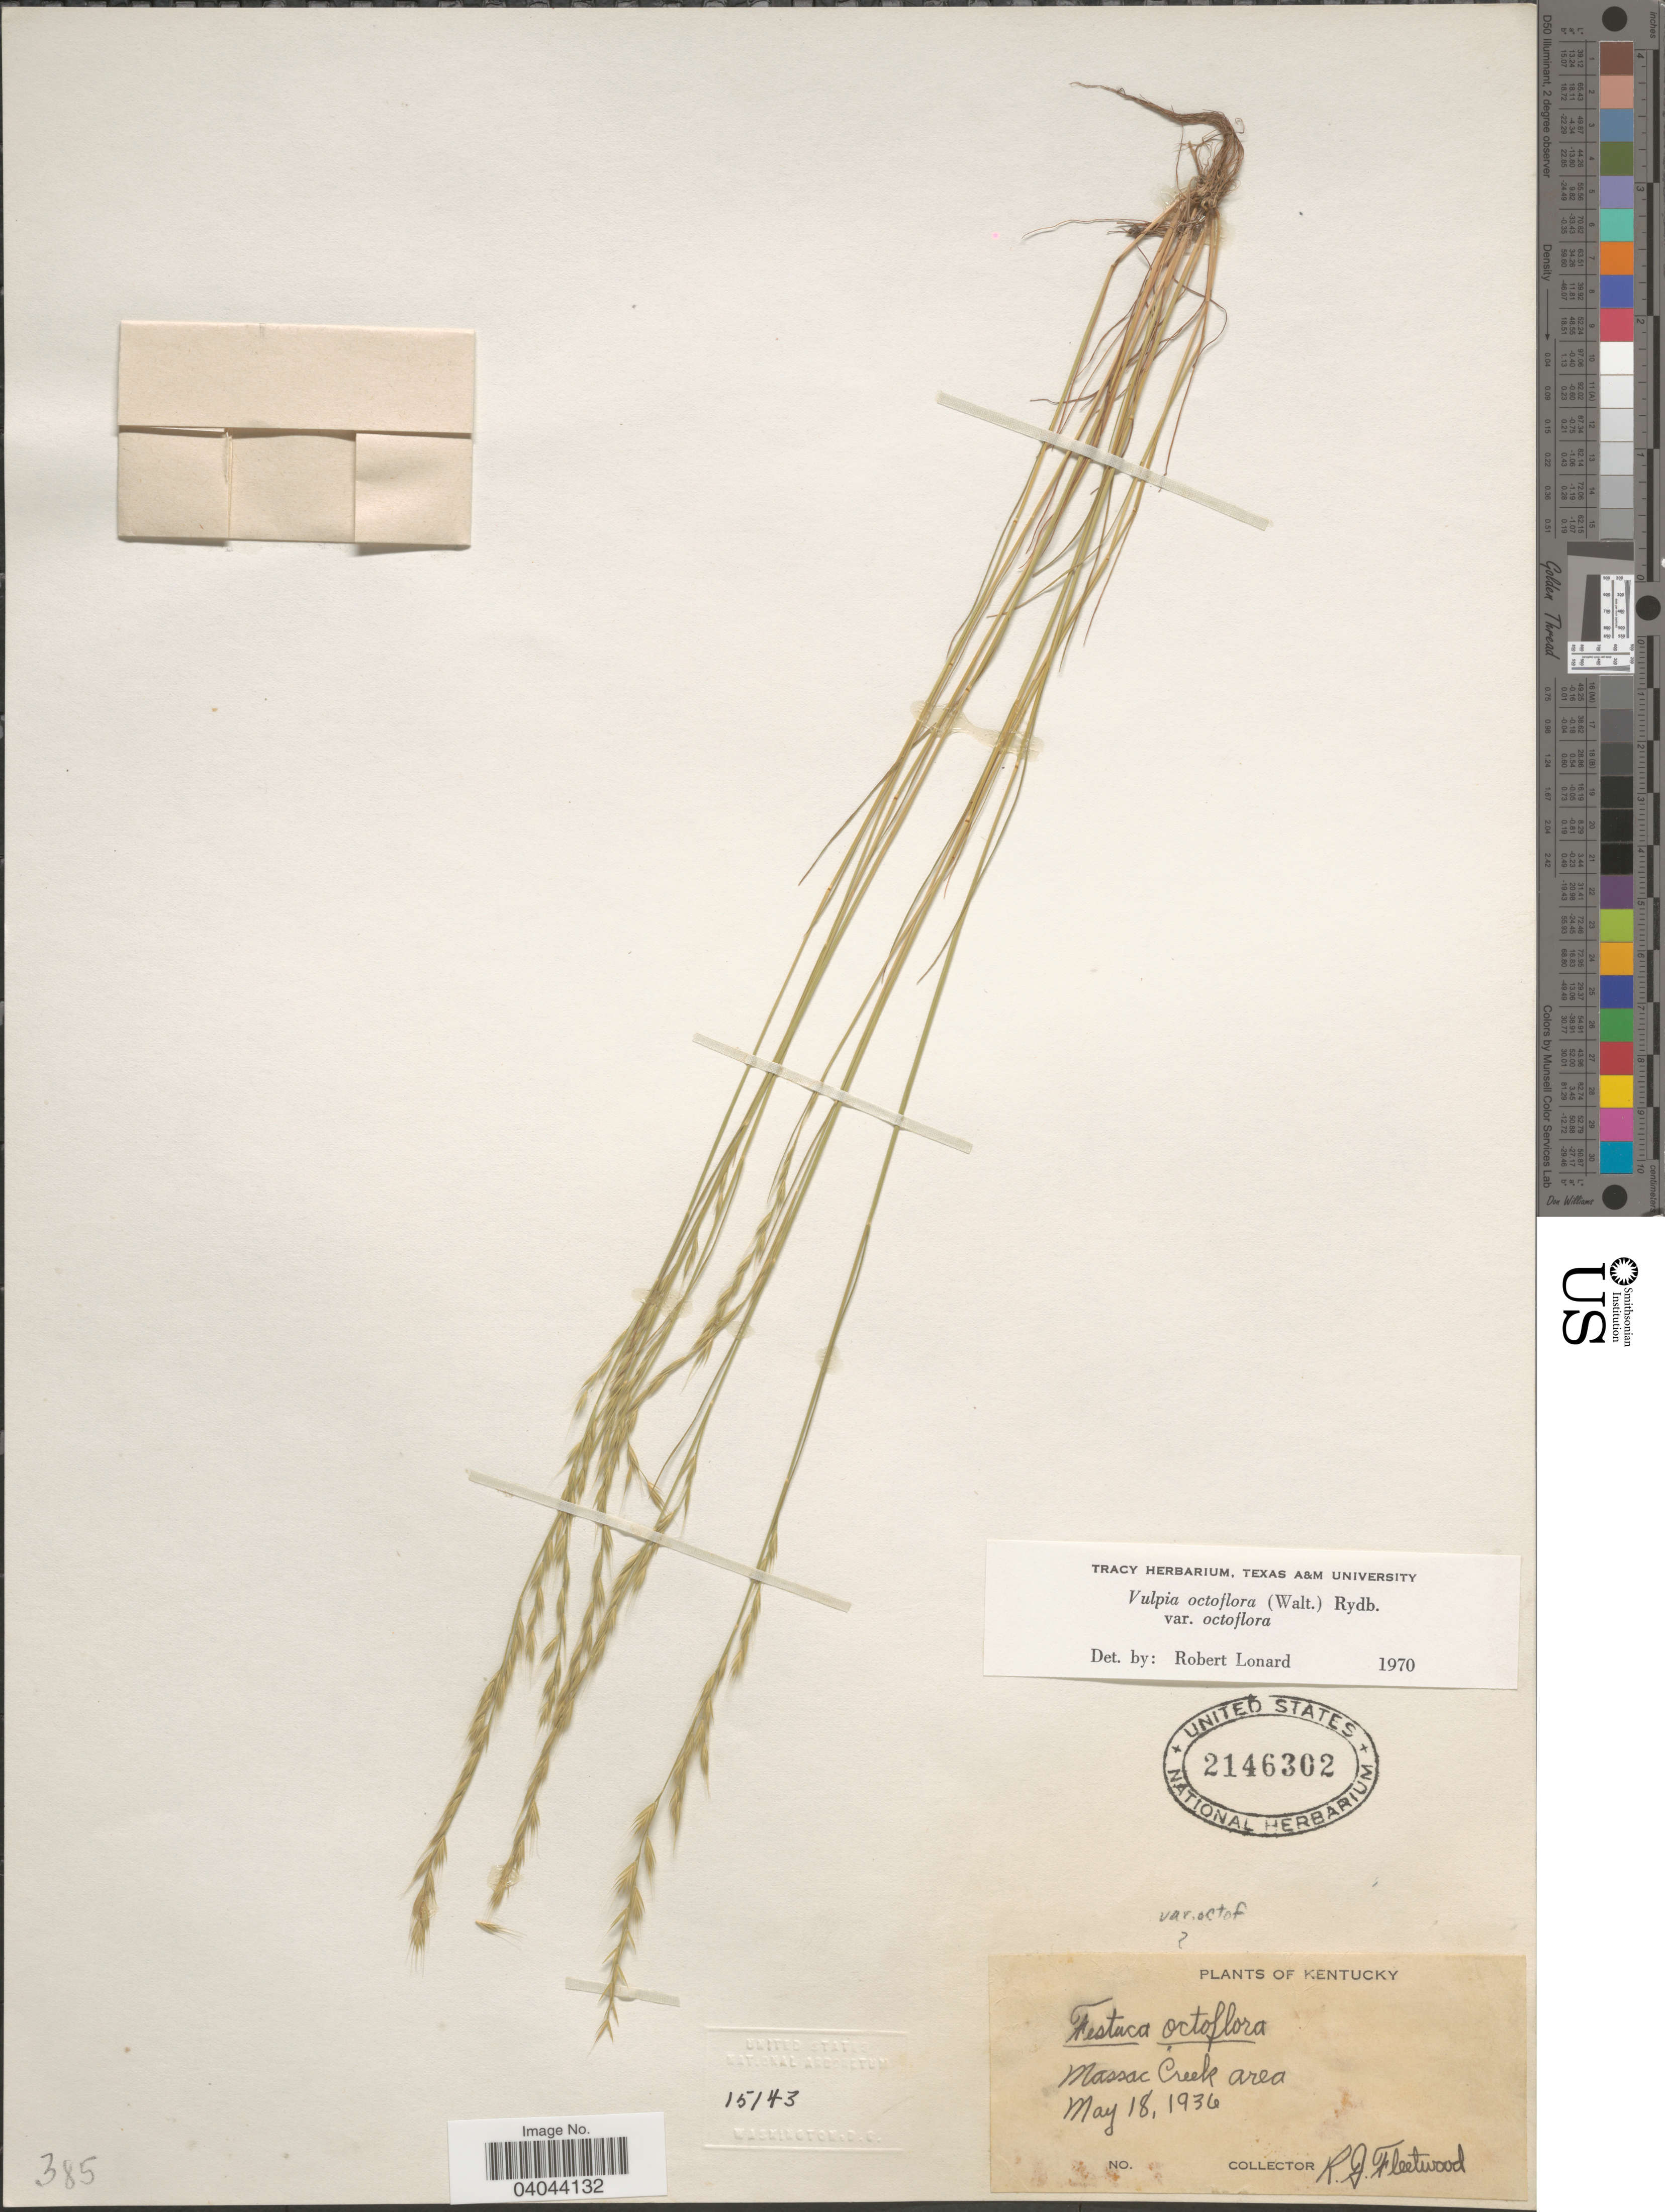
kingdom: Plantae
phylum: Tracheophyta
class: Liliopsida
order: Poales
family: Poaceae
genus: Festuca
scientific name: Festuca octoflora var. octoflora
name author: Walter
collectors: R. J. Fleetwood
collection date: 1936-05-18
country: United States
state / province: Kentucky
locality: Massac Creek area.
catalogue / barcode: US 2146302